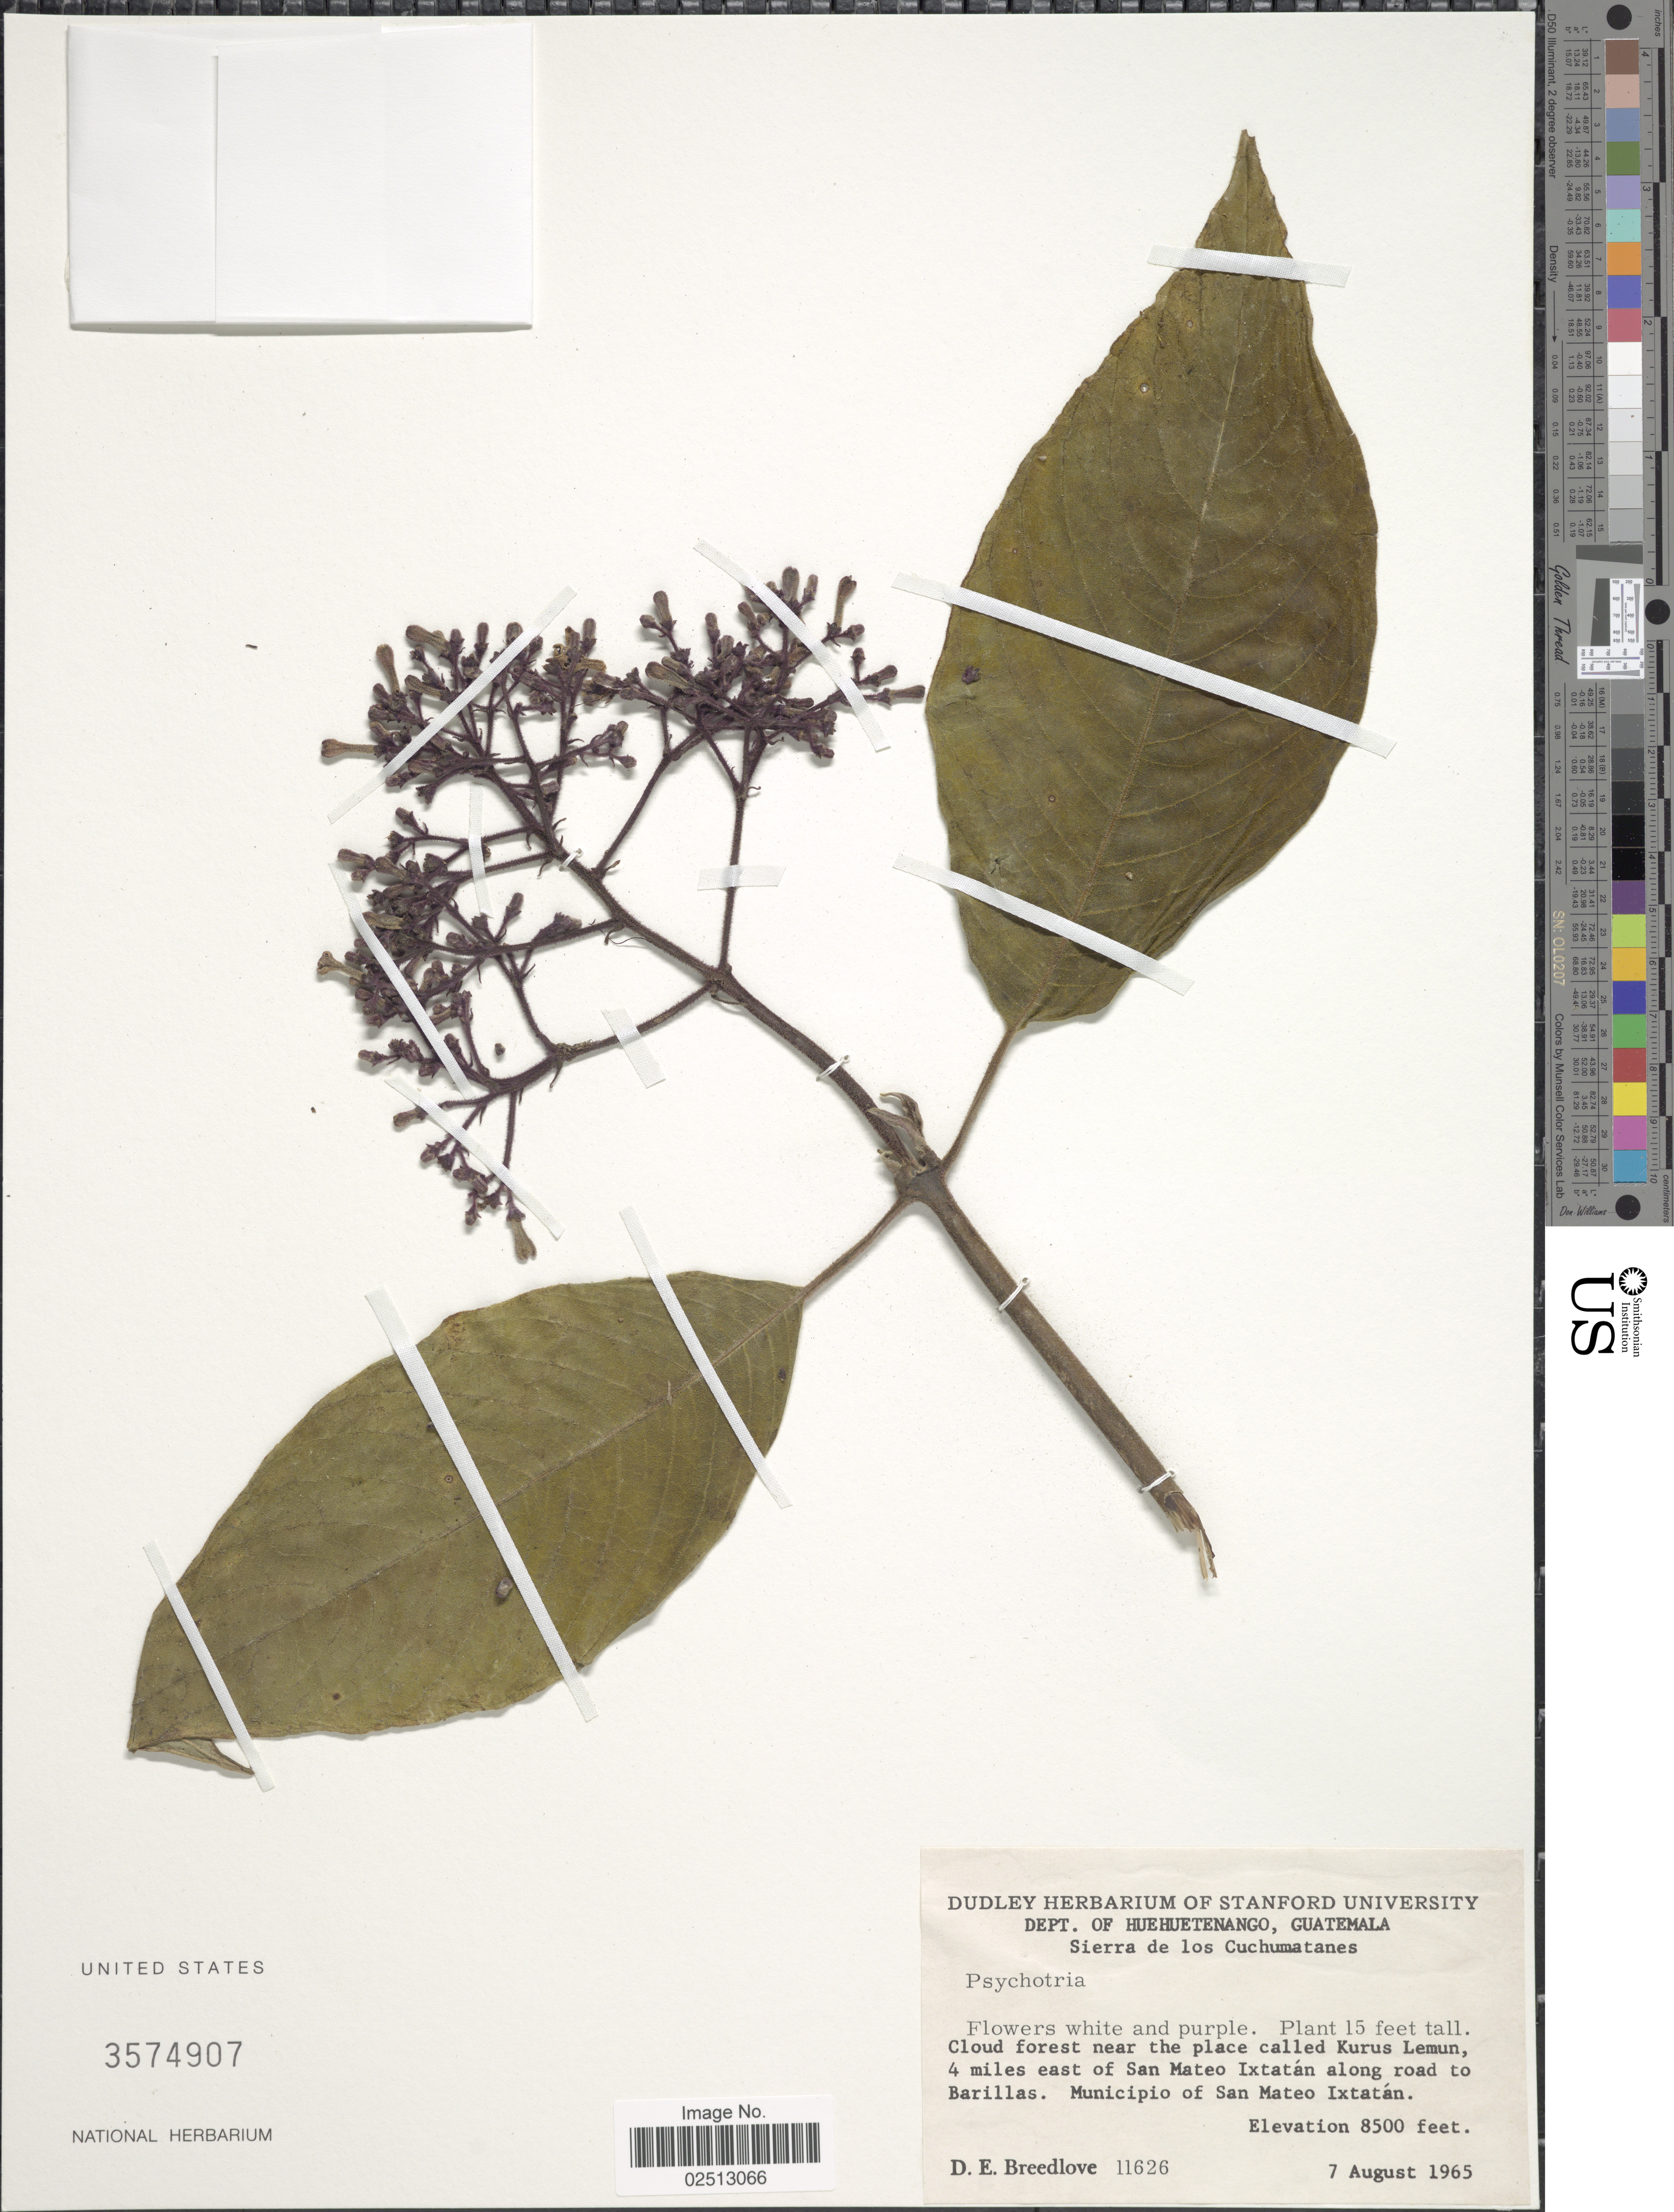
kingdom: Plantae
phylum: Tracheophyta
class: Magnoliopsida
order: Gentianales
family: Rubiaceae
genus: Psychotria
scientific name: Psychotria sp.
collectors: D. E. Breedlove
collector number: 11626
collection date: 1965-08-07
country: Guatemala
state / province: Huehuetenango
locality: Dept. of Huehuetenango, Guatemala, Sierra de los Cuchumatanes. Cloud forest near the place called Kurus Lemun, 4 miles east of San Mateo Ixtatan along road to Barillas.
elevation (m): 2591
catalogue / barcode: US 3574907